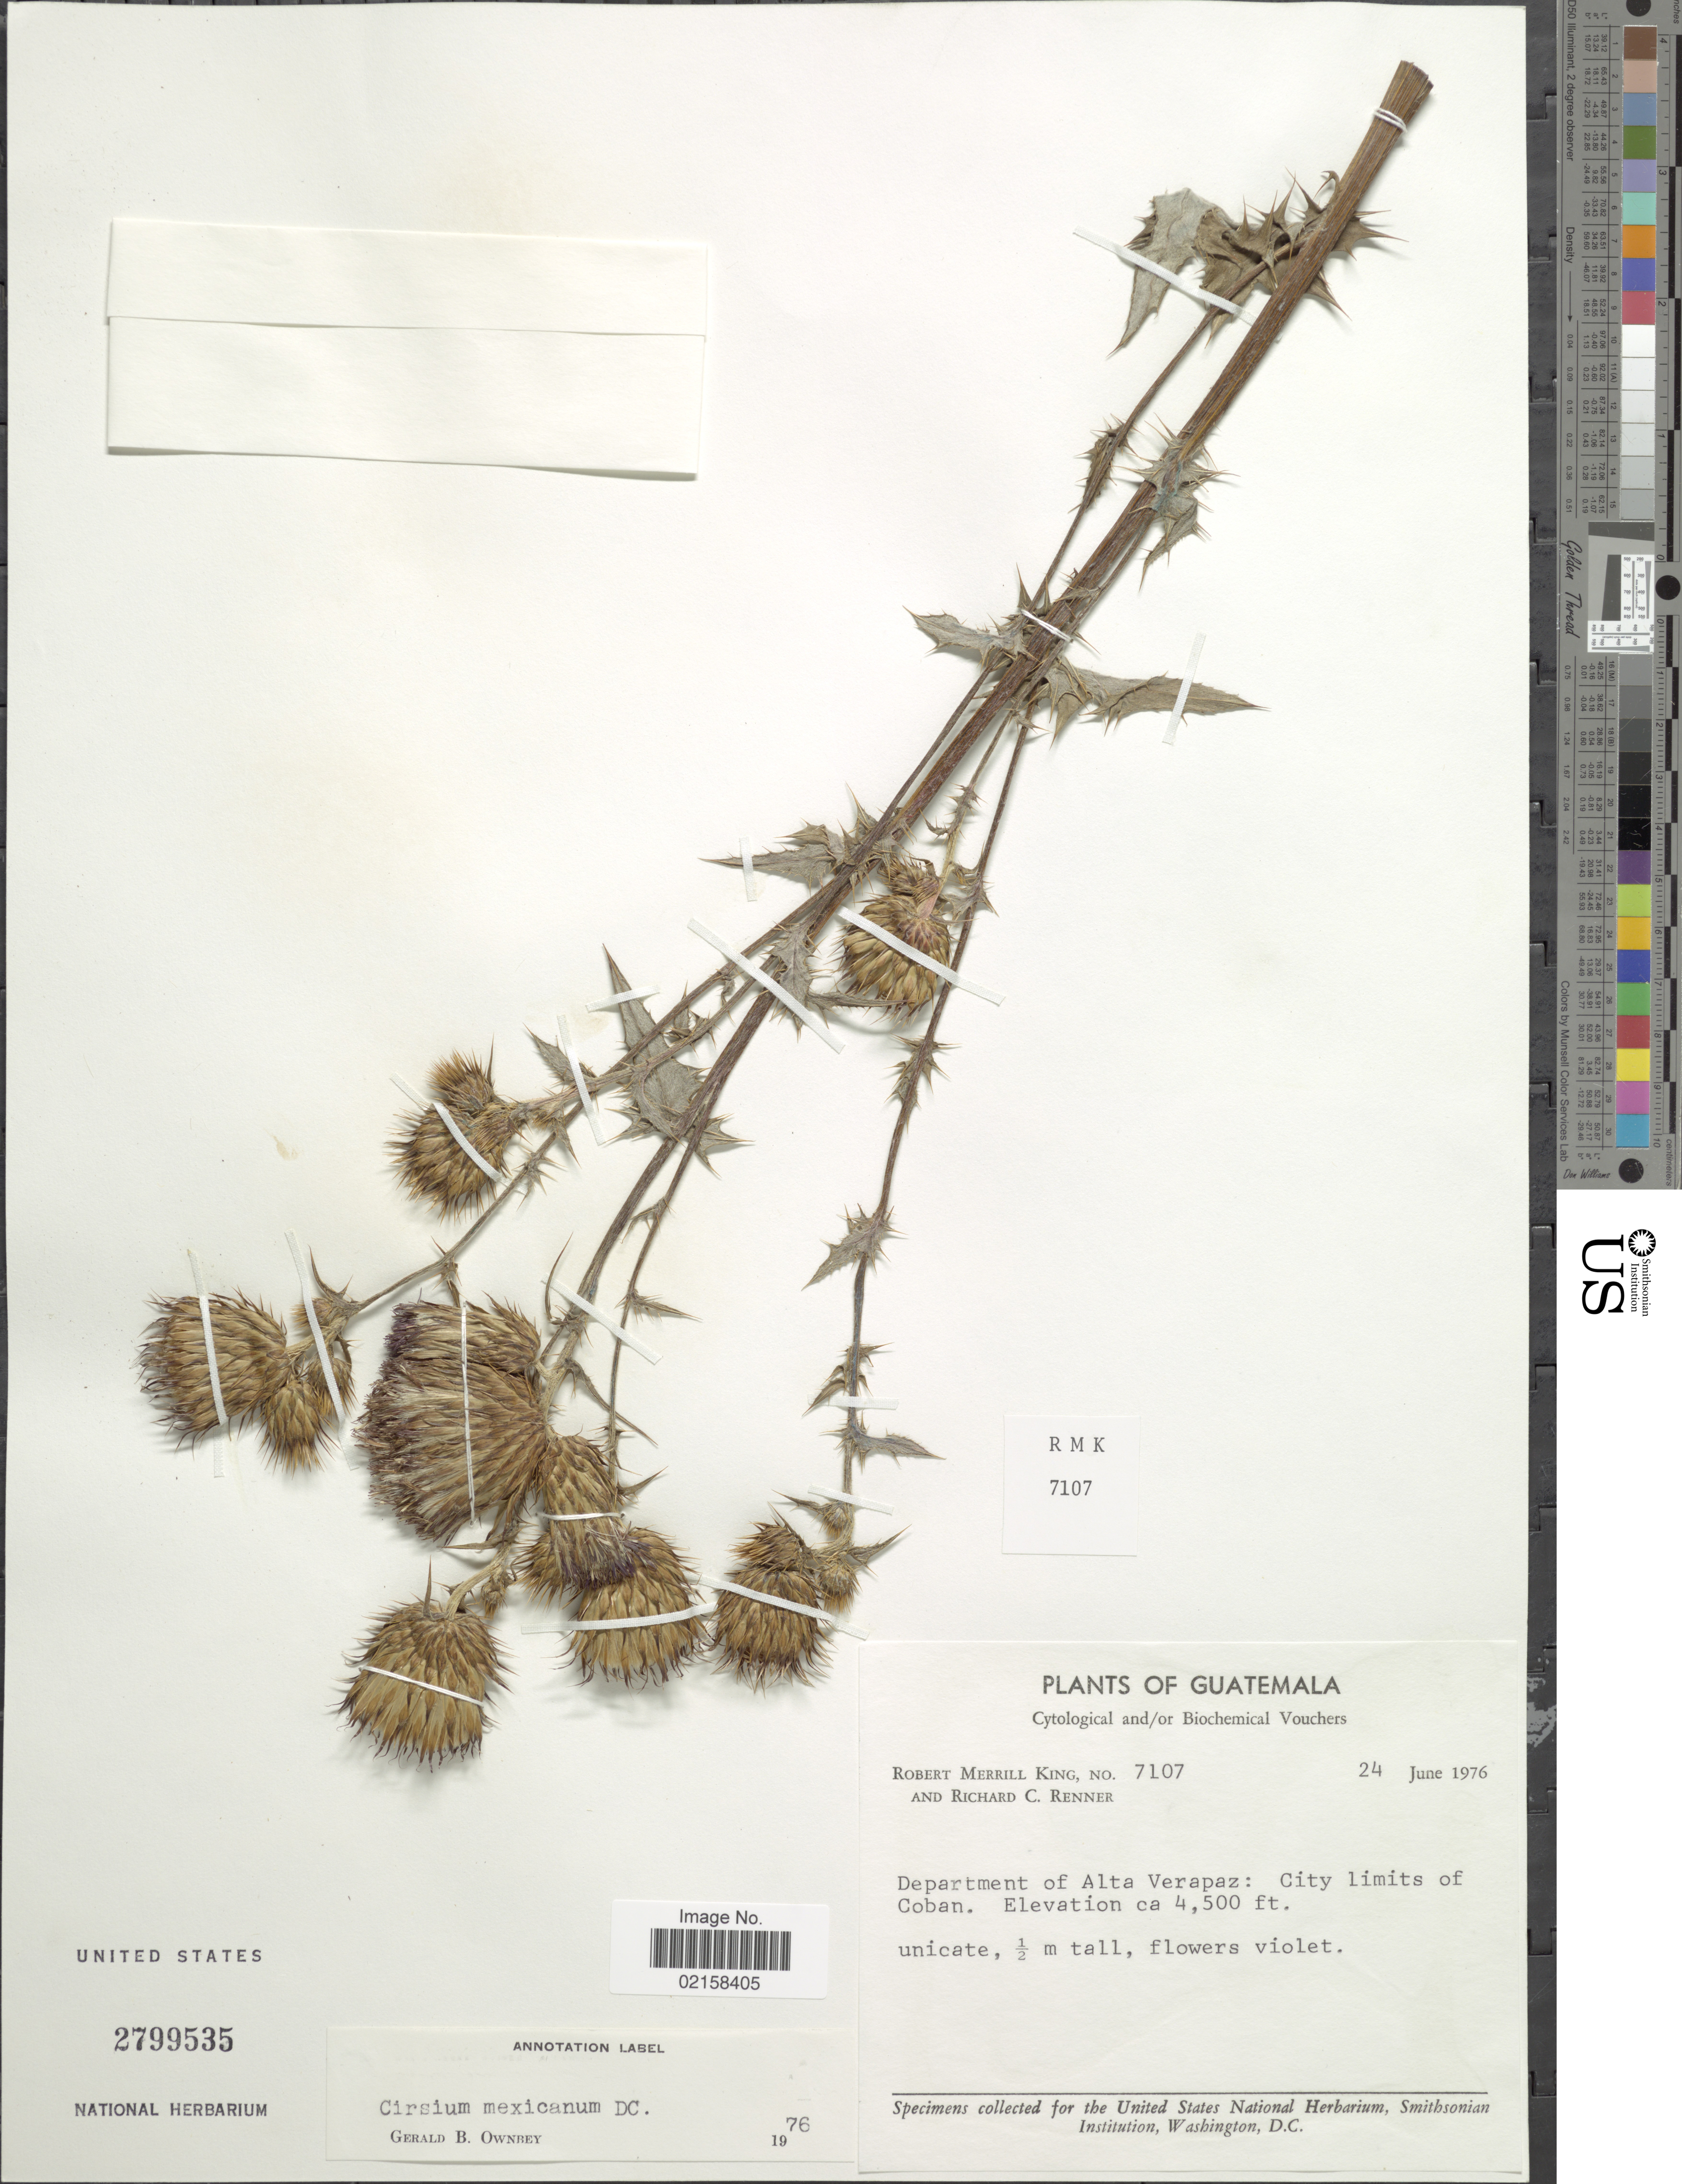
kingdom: Plantae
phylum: Tracheophyta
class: Magnoliopsida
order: Asterales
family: Asteraceae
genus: Cirsium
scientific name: Cirsium mexicanum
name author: DC.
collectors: R. M. King & R. C. Renner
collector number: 7107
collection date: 1976-06-24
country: Guatemala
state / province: Alta Verapaz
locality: City of limits of Coban.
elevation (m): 1372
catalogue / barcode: US 2799535